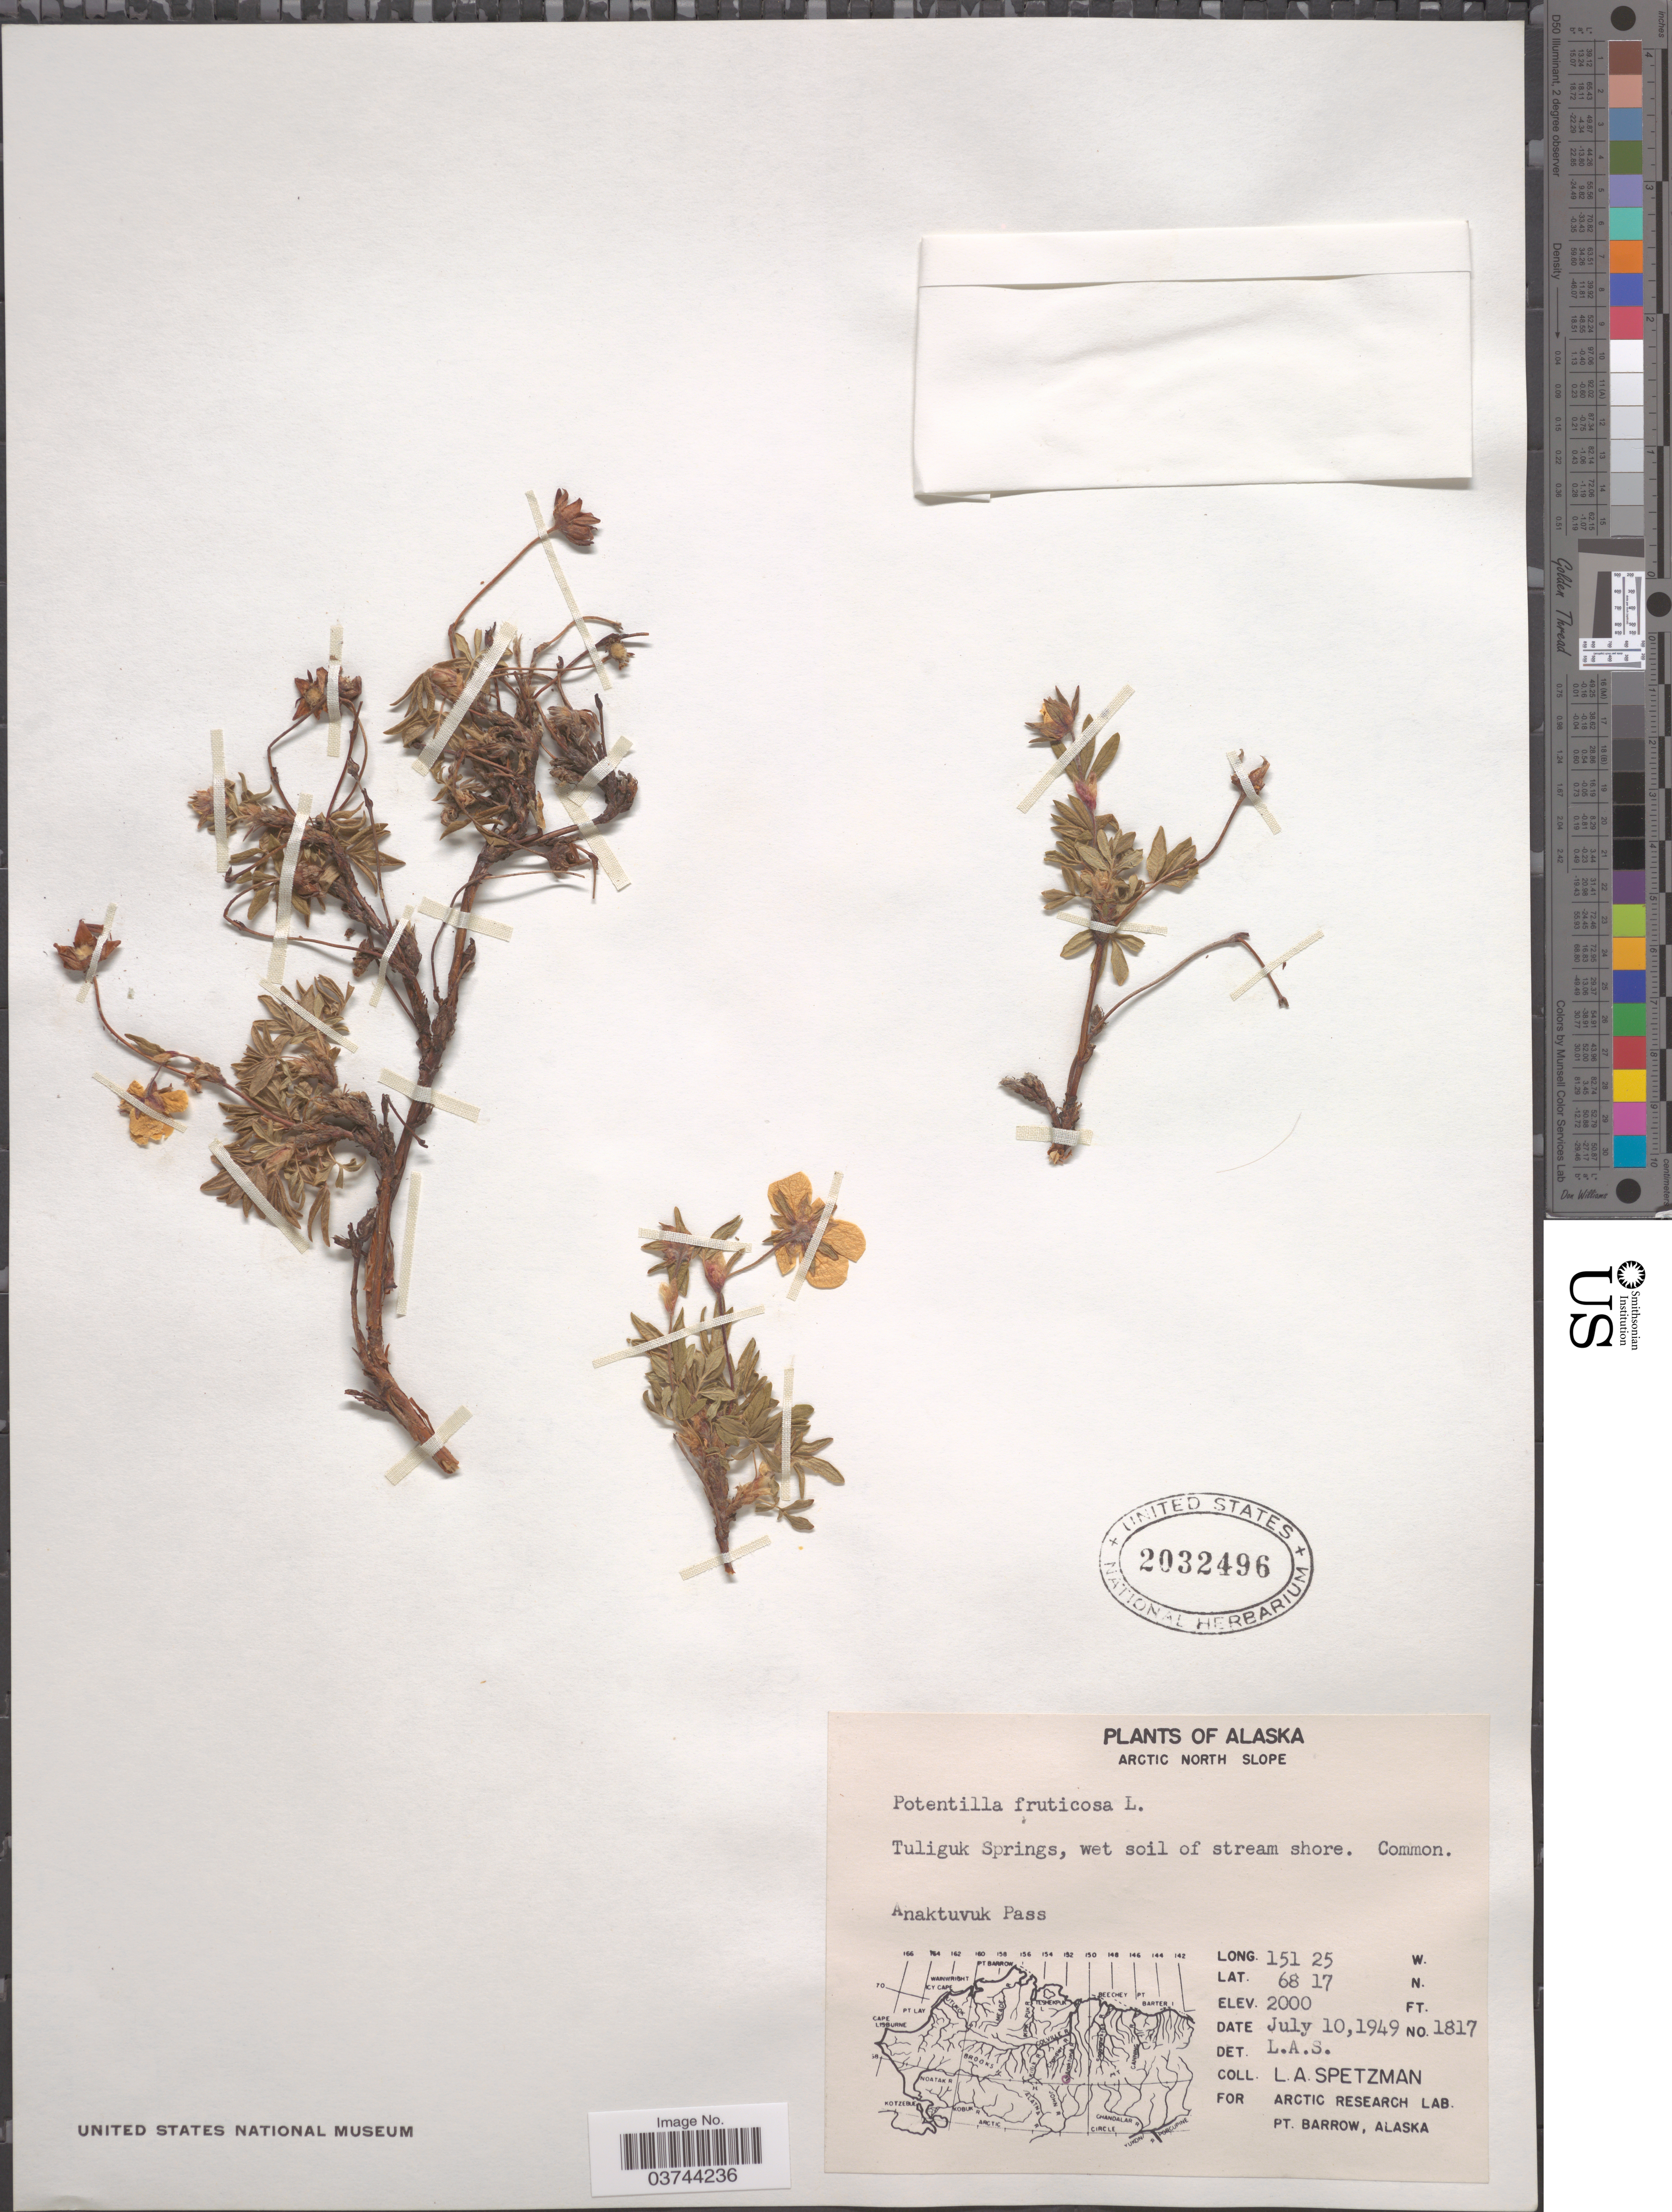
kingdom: Plantae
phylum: Tracheophyta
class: Magnoliopsida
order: Rosales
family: Rosaceae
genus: Dasiphora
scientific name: Dasiphora fruticosa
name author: (L.) Rydb.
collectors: L. Spetzman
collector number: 1817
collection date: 1949-07-10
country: United States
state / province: Alaska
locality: Arctic North Slope. Tuliguk Springs. Anaktuvuk Pass.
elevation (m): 610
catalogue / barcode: US 2032496